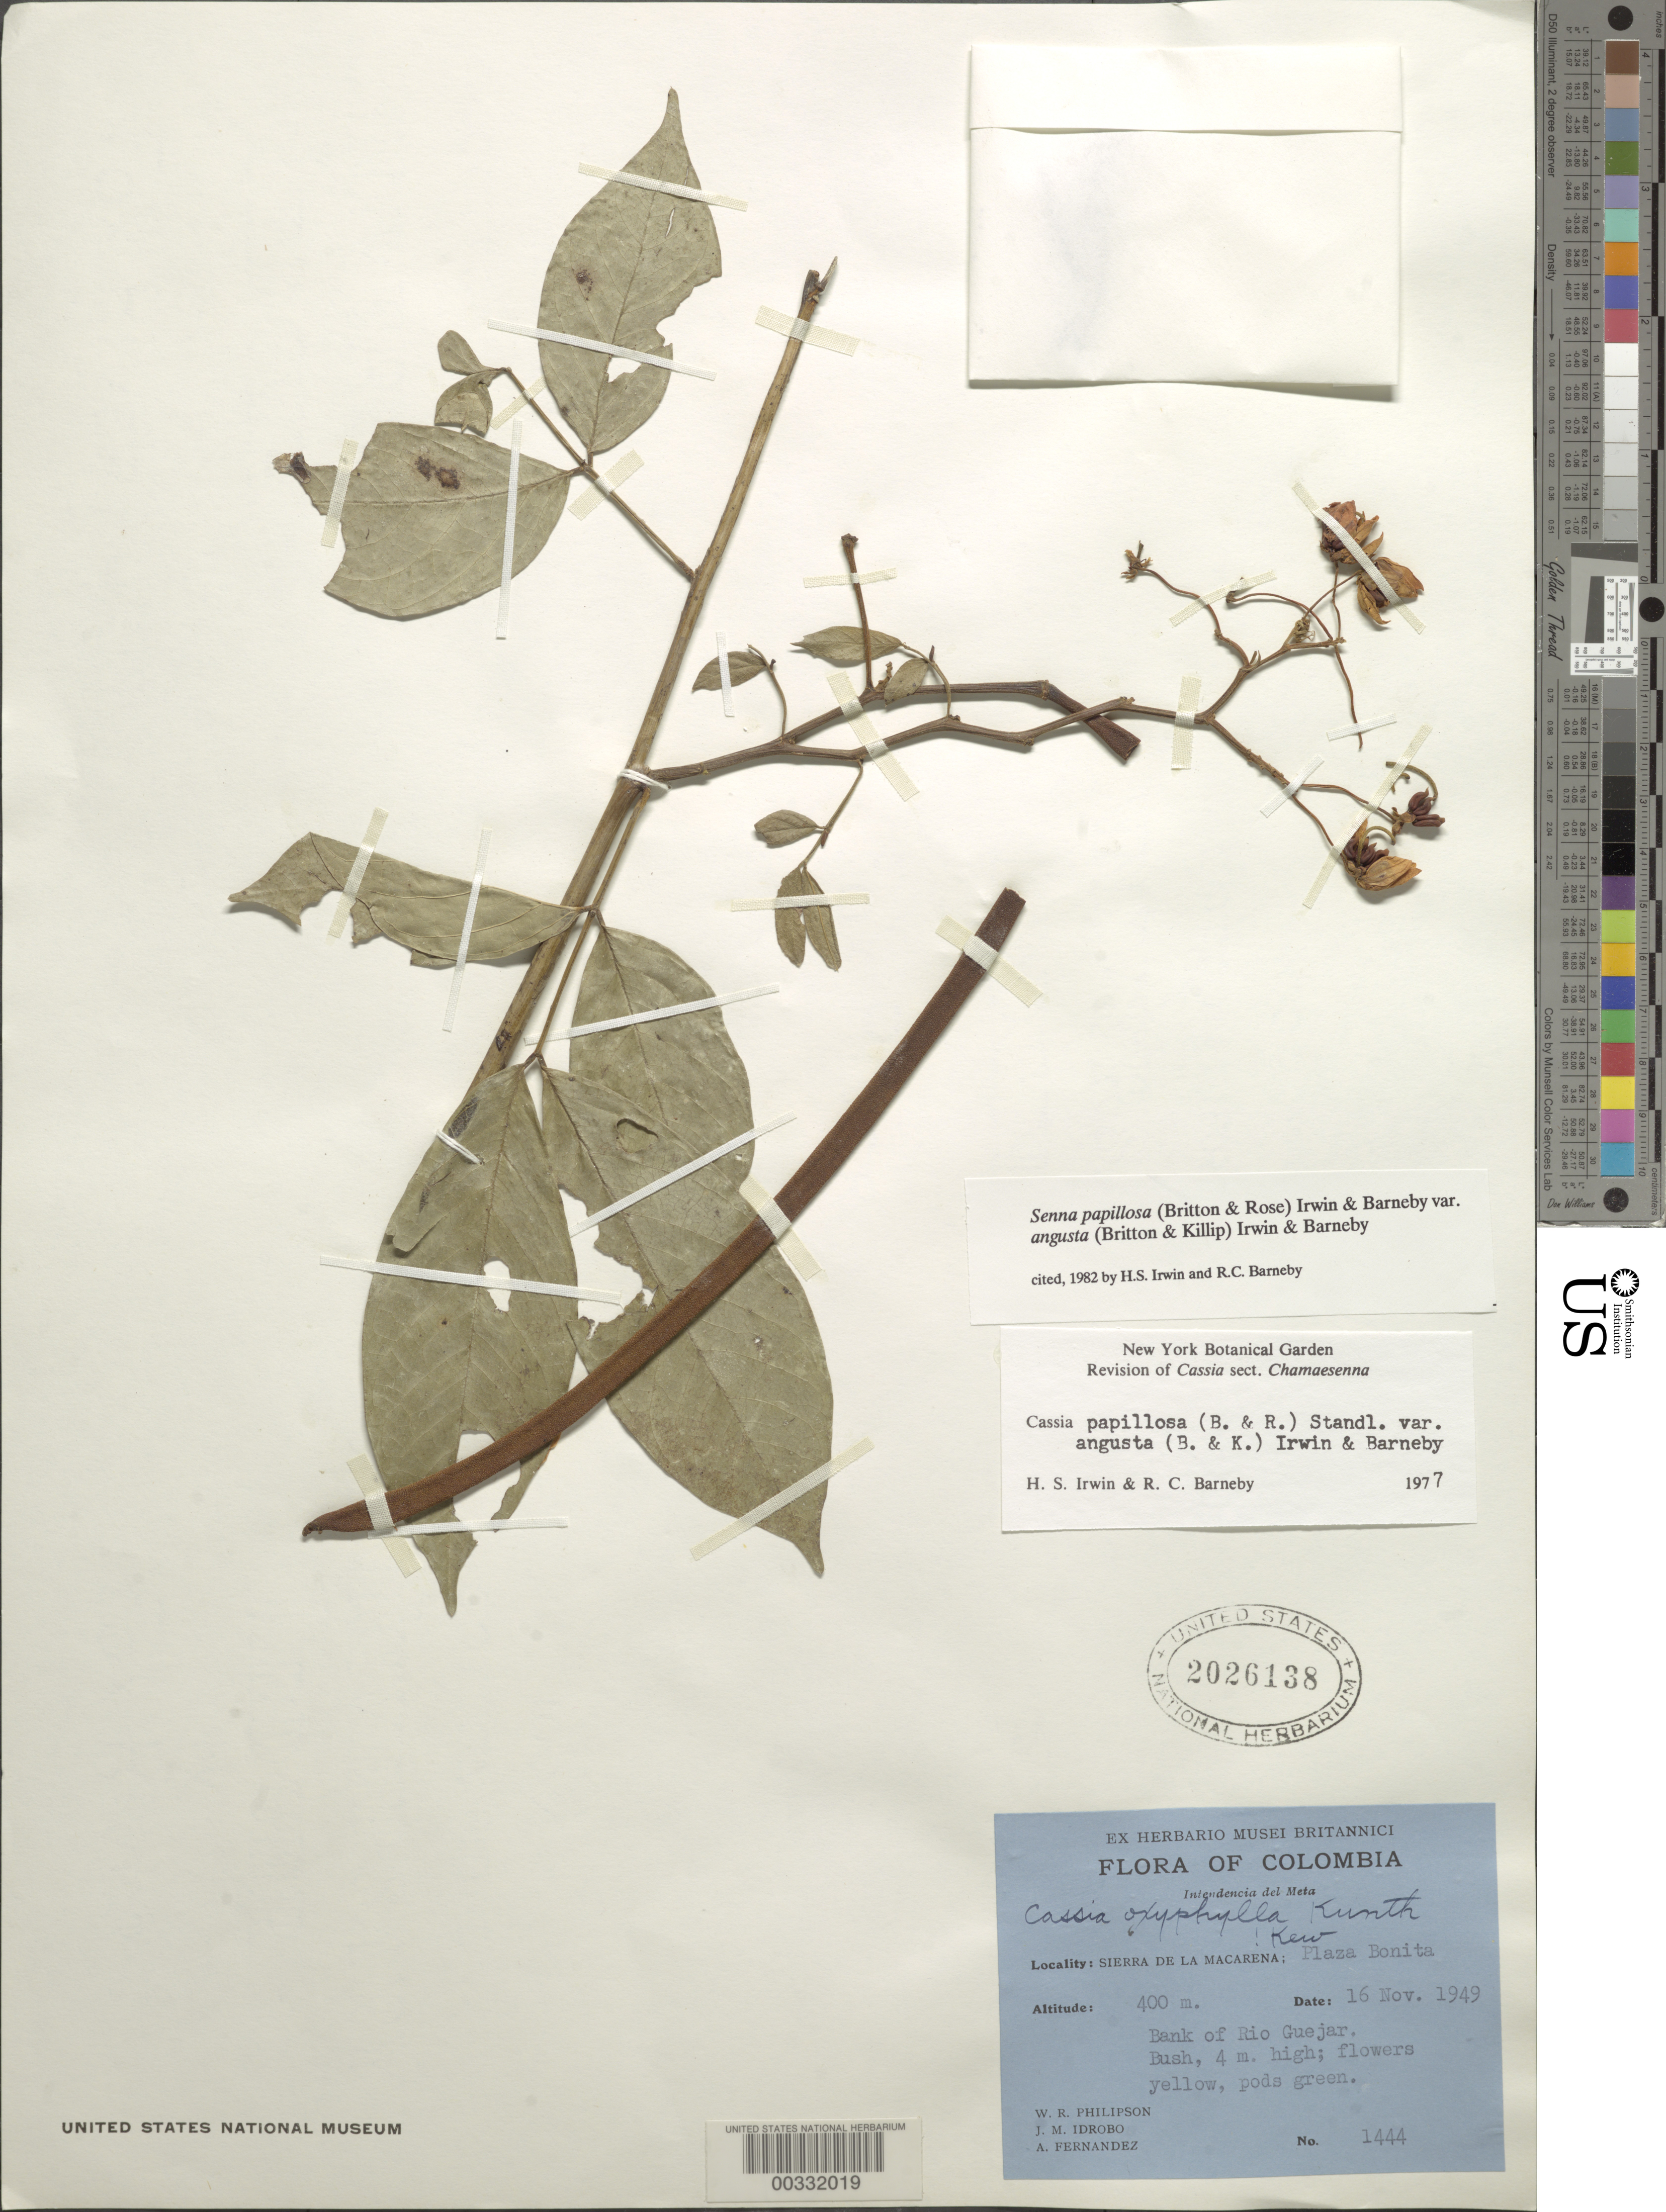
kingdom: Plantae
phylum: Tracheophyta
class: Magnoliopsida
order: Fabales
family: Fabaceae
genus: Senna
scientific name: Senna papillosa var. angusta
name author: (Britton & Killip) H.S. Irwin & Barneby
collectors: W. R. Philipson, J. M. Idrobo & Á. Fernández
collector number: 1444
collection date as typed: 16 Nov 1949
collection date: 1949-11-16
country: Colombia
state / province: Meta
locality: Bank of Rio Guejar; Sierra de la Macarena; Plaza Bonita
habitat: Bank of river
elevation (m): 400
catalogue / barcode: US 2026138